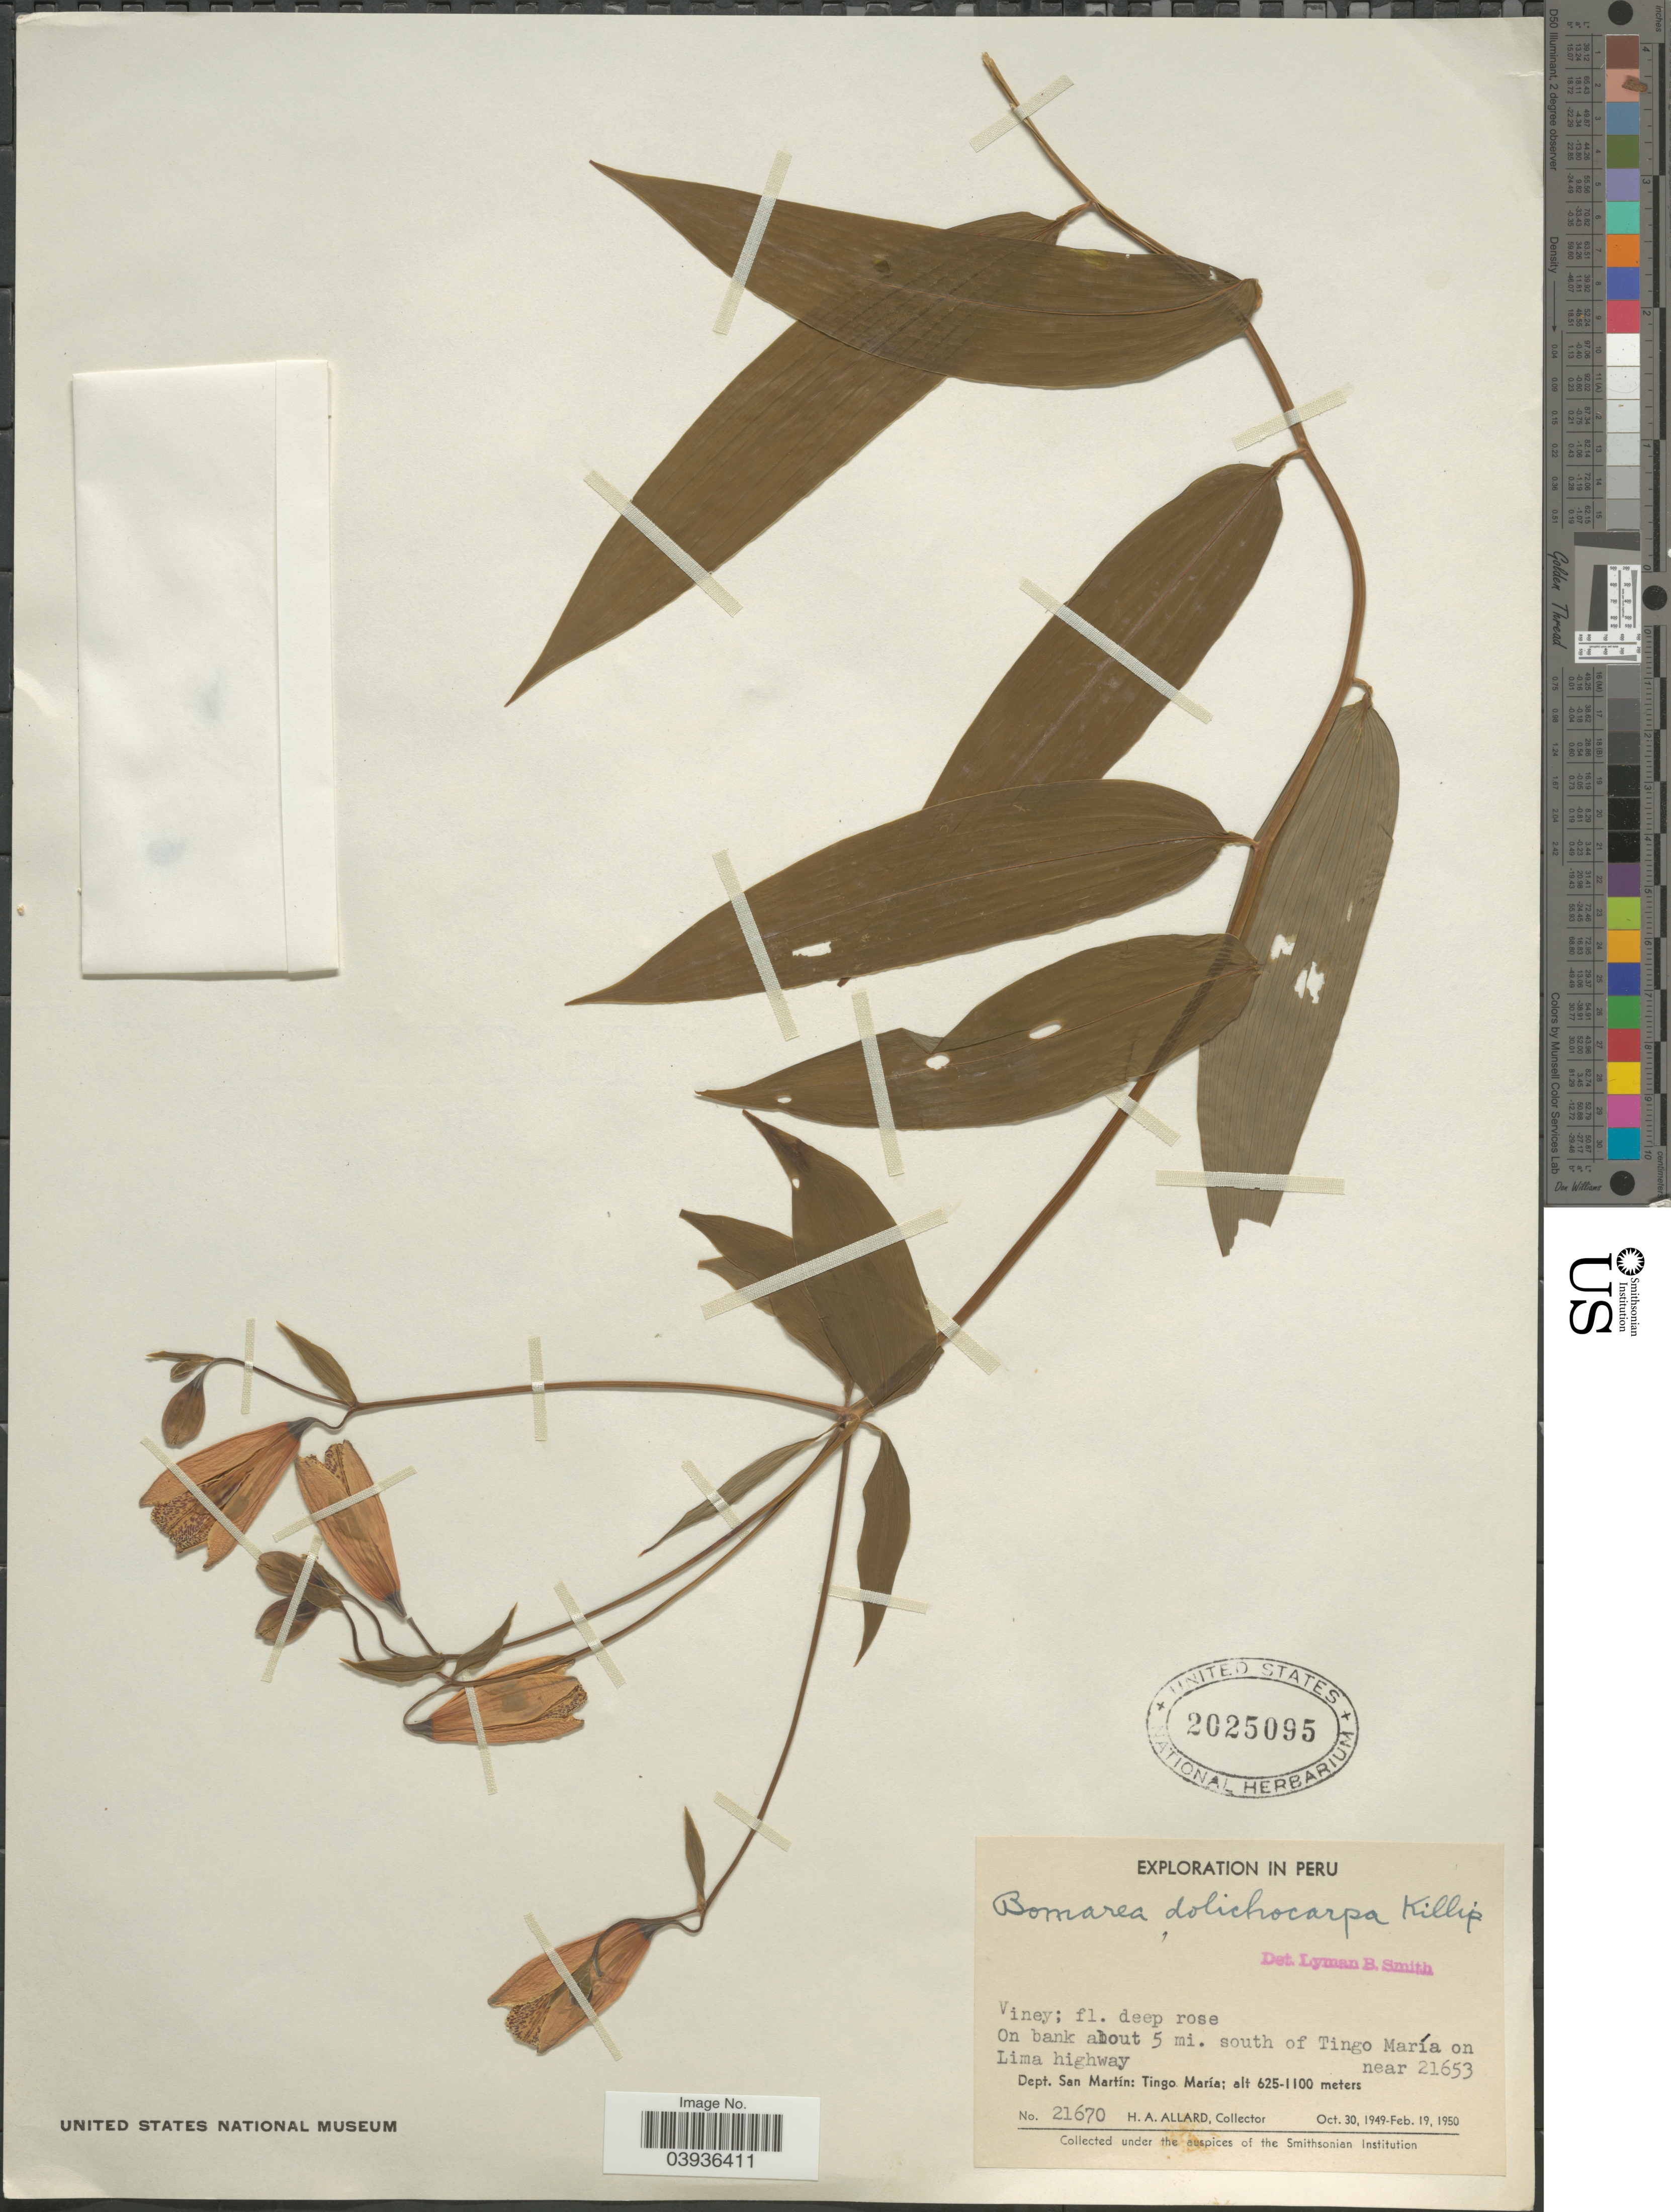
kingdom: Plantae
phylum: Tracheophyta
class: Liliopsida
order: Liliales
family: Alstroemeriaceae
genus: Bomarea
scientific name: Bomarea dolichocarpa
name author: Killip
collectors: H. A. Allard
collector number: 21670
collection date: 1949-10-30/1950-02-19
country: Peru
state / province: San Martín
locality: On bank about 5 mi. south of Tingo María on Lima highway. Dept. San Martín: Tingo María.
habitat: on bank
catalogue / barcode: US 2025095